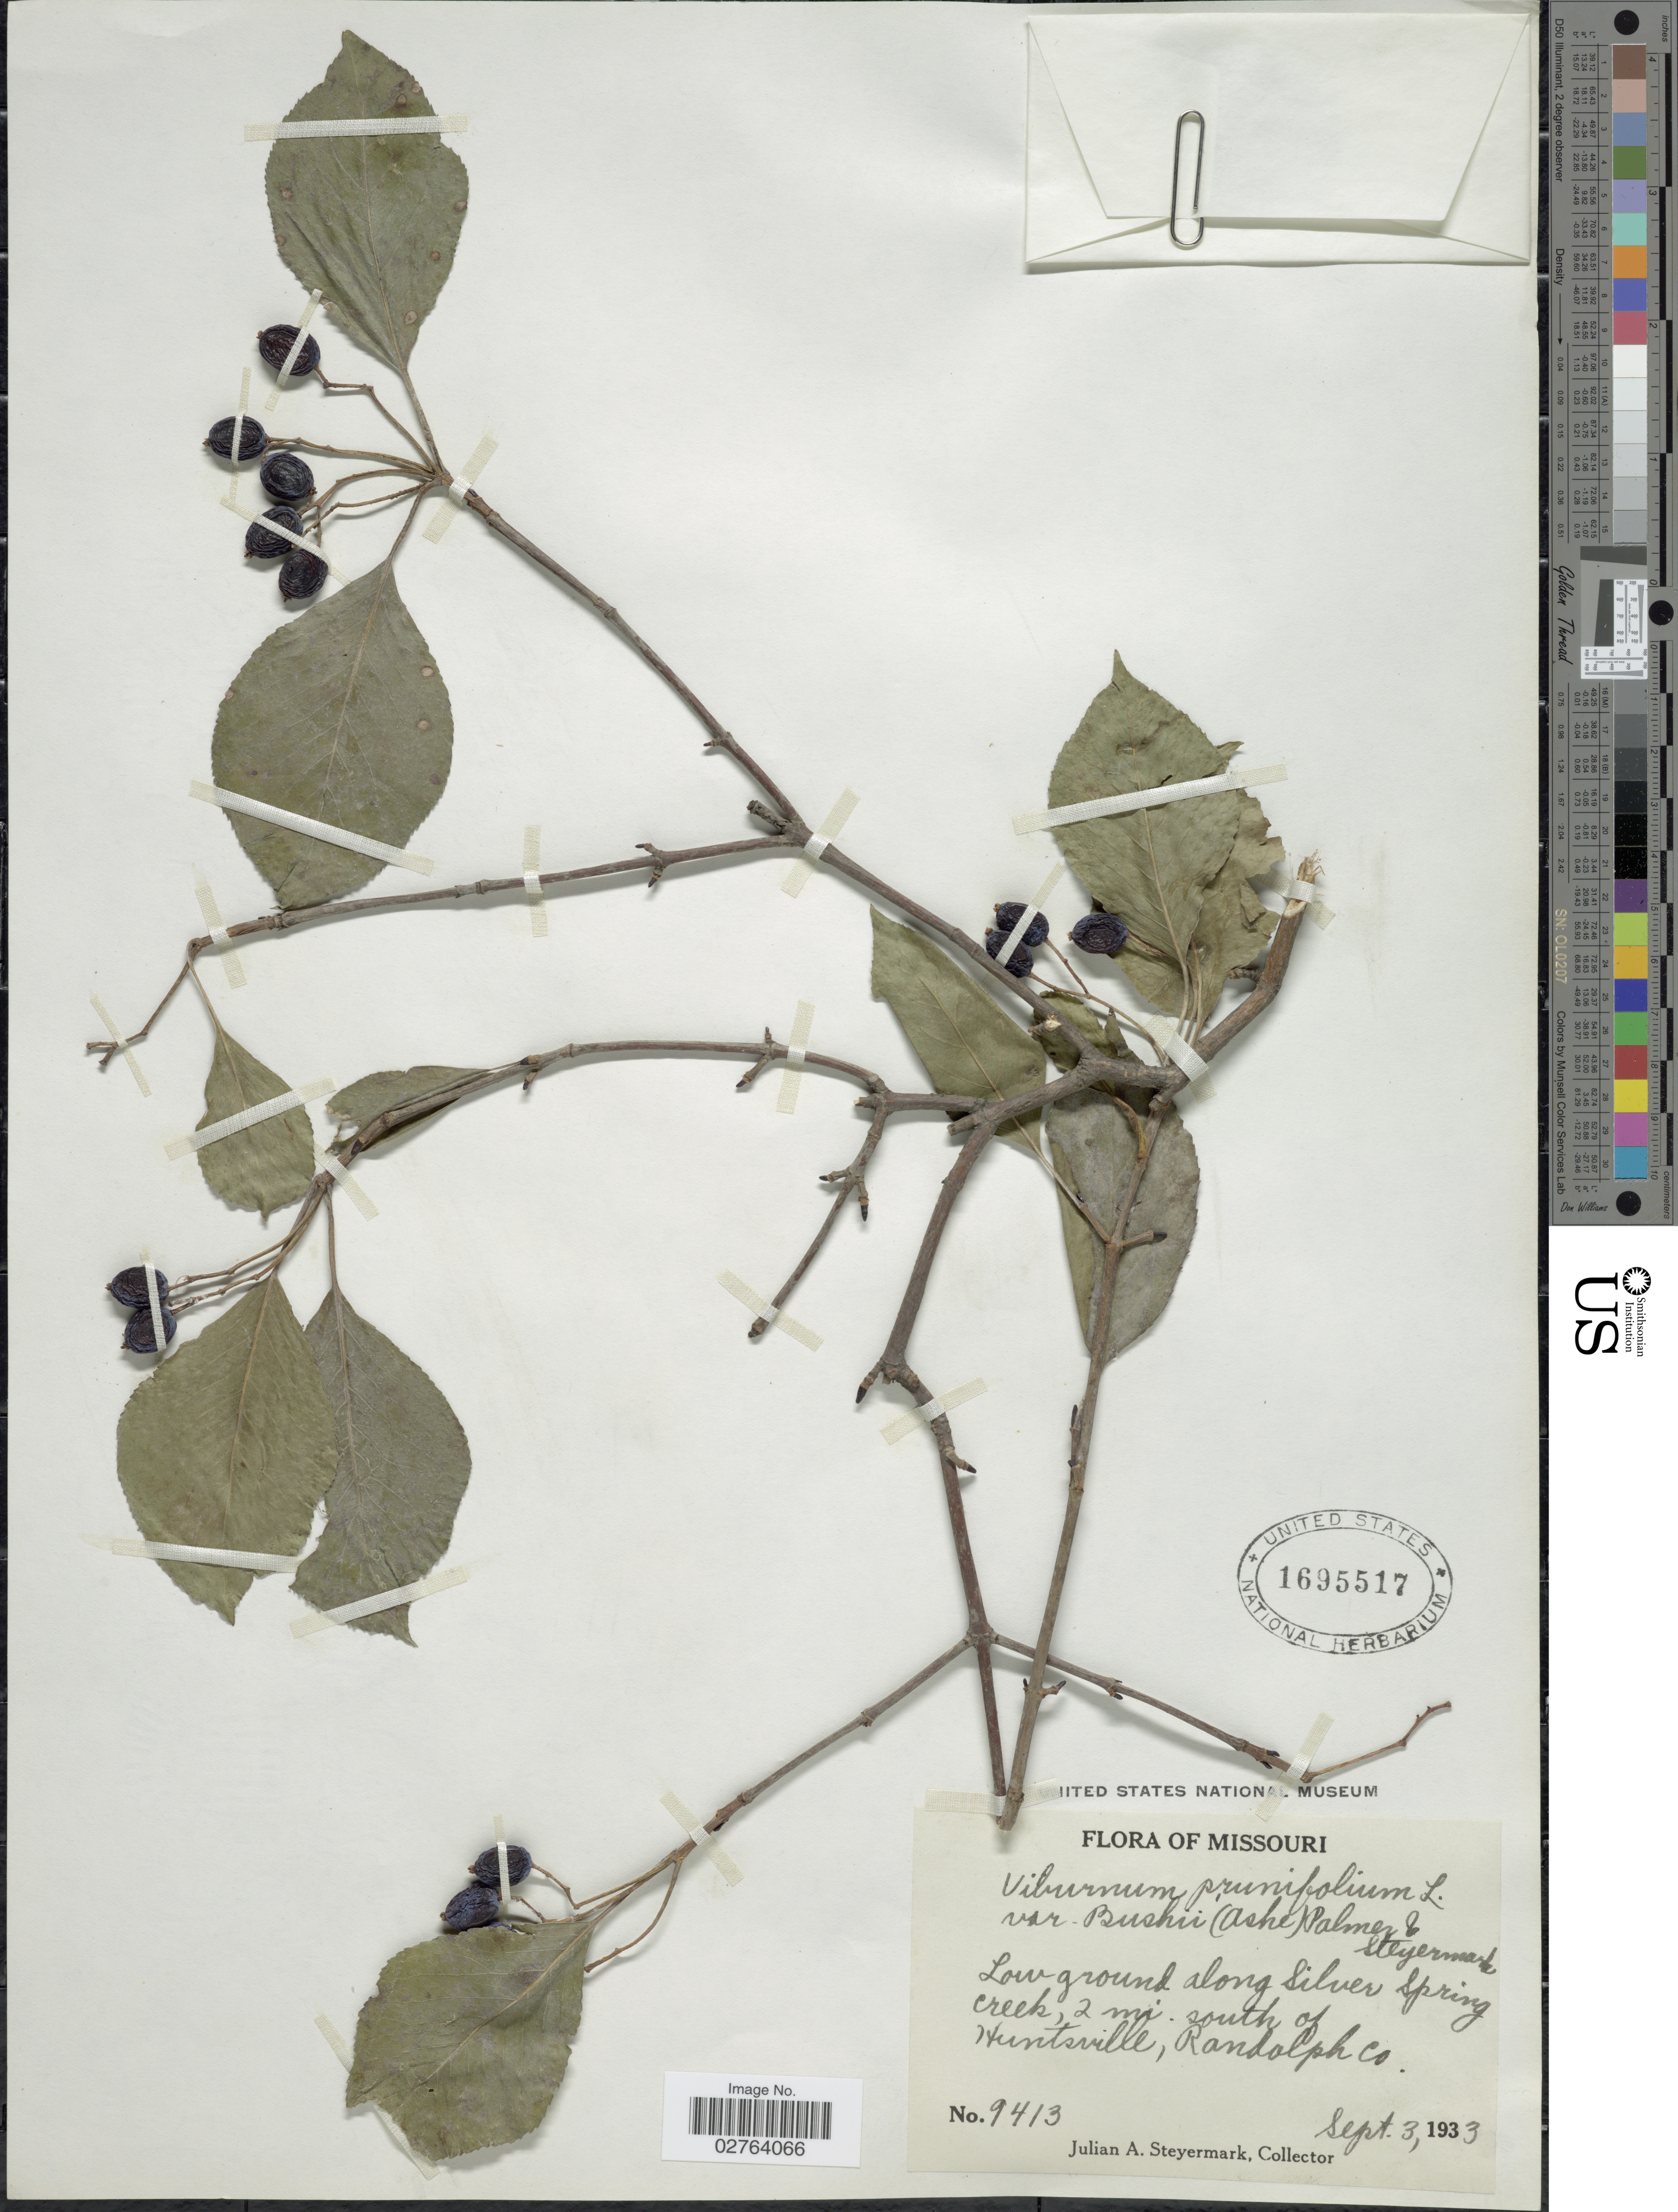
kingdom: Plantae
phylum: Tracheophyta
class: Magnoliopsida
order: Dipsacales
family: Viburnaceae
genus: Viburnum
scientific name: Viburnum prunifolium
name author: L.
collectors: J. Steyermark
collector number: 9413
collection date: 1933-09-03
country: United States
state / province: Missouri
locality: Along Silver Spring Creek, 2 mi. south of Huntsville, Randolph Co.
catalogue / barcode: US 1695517